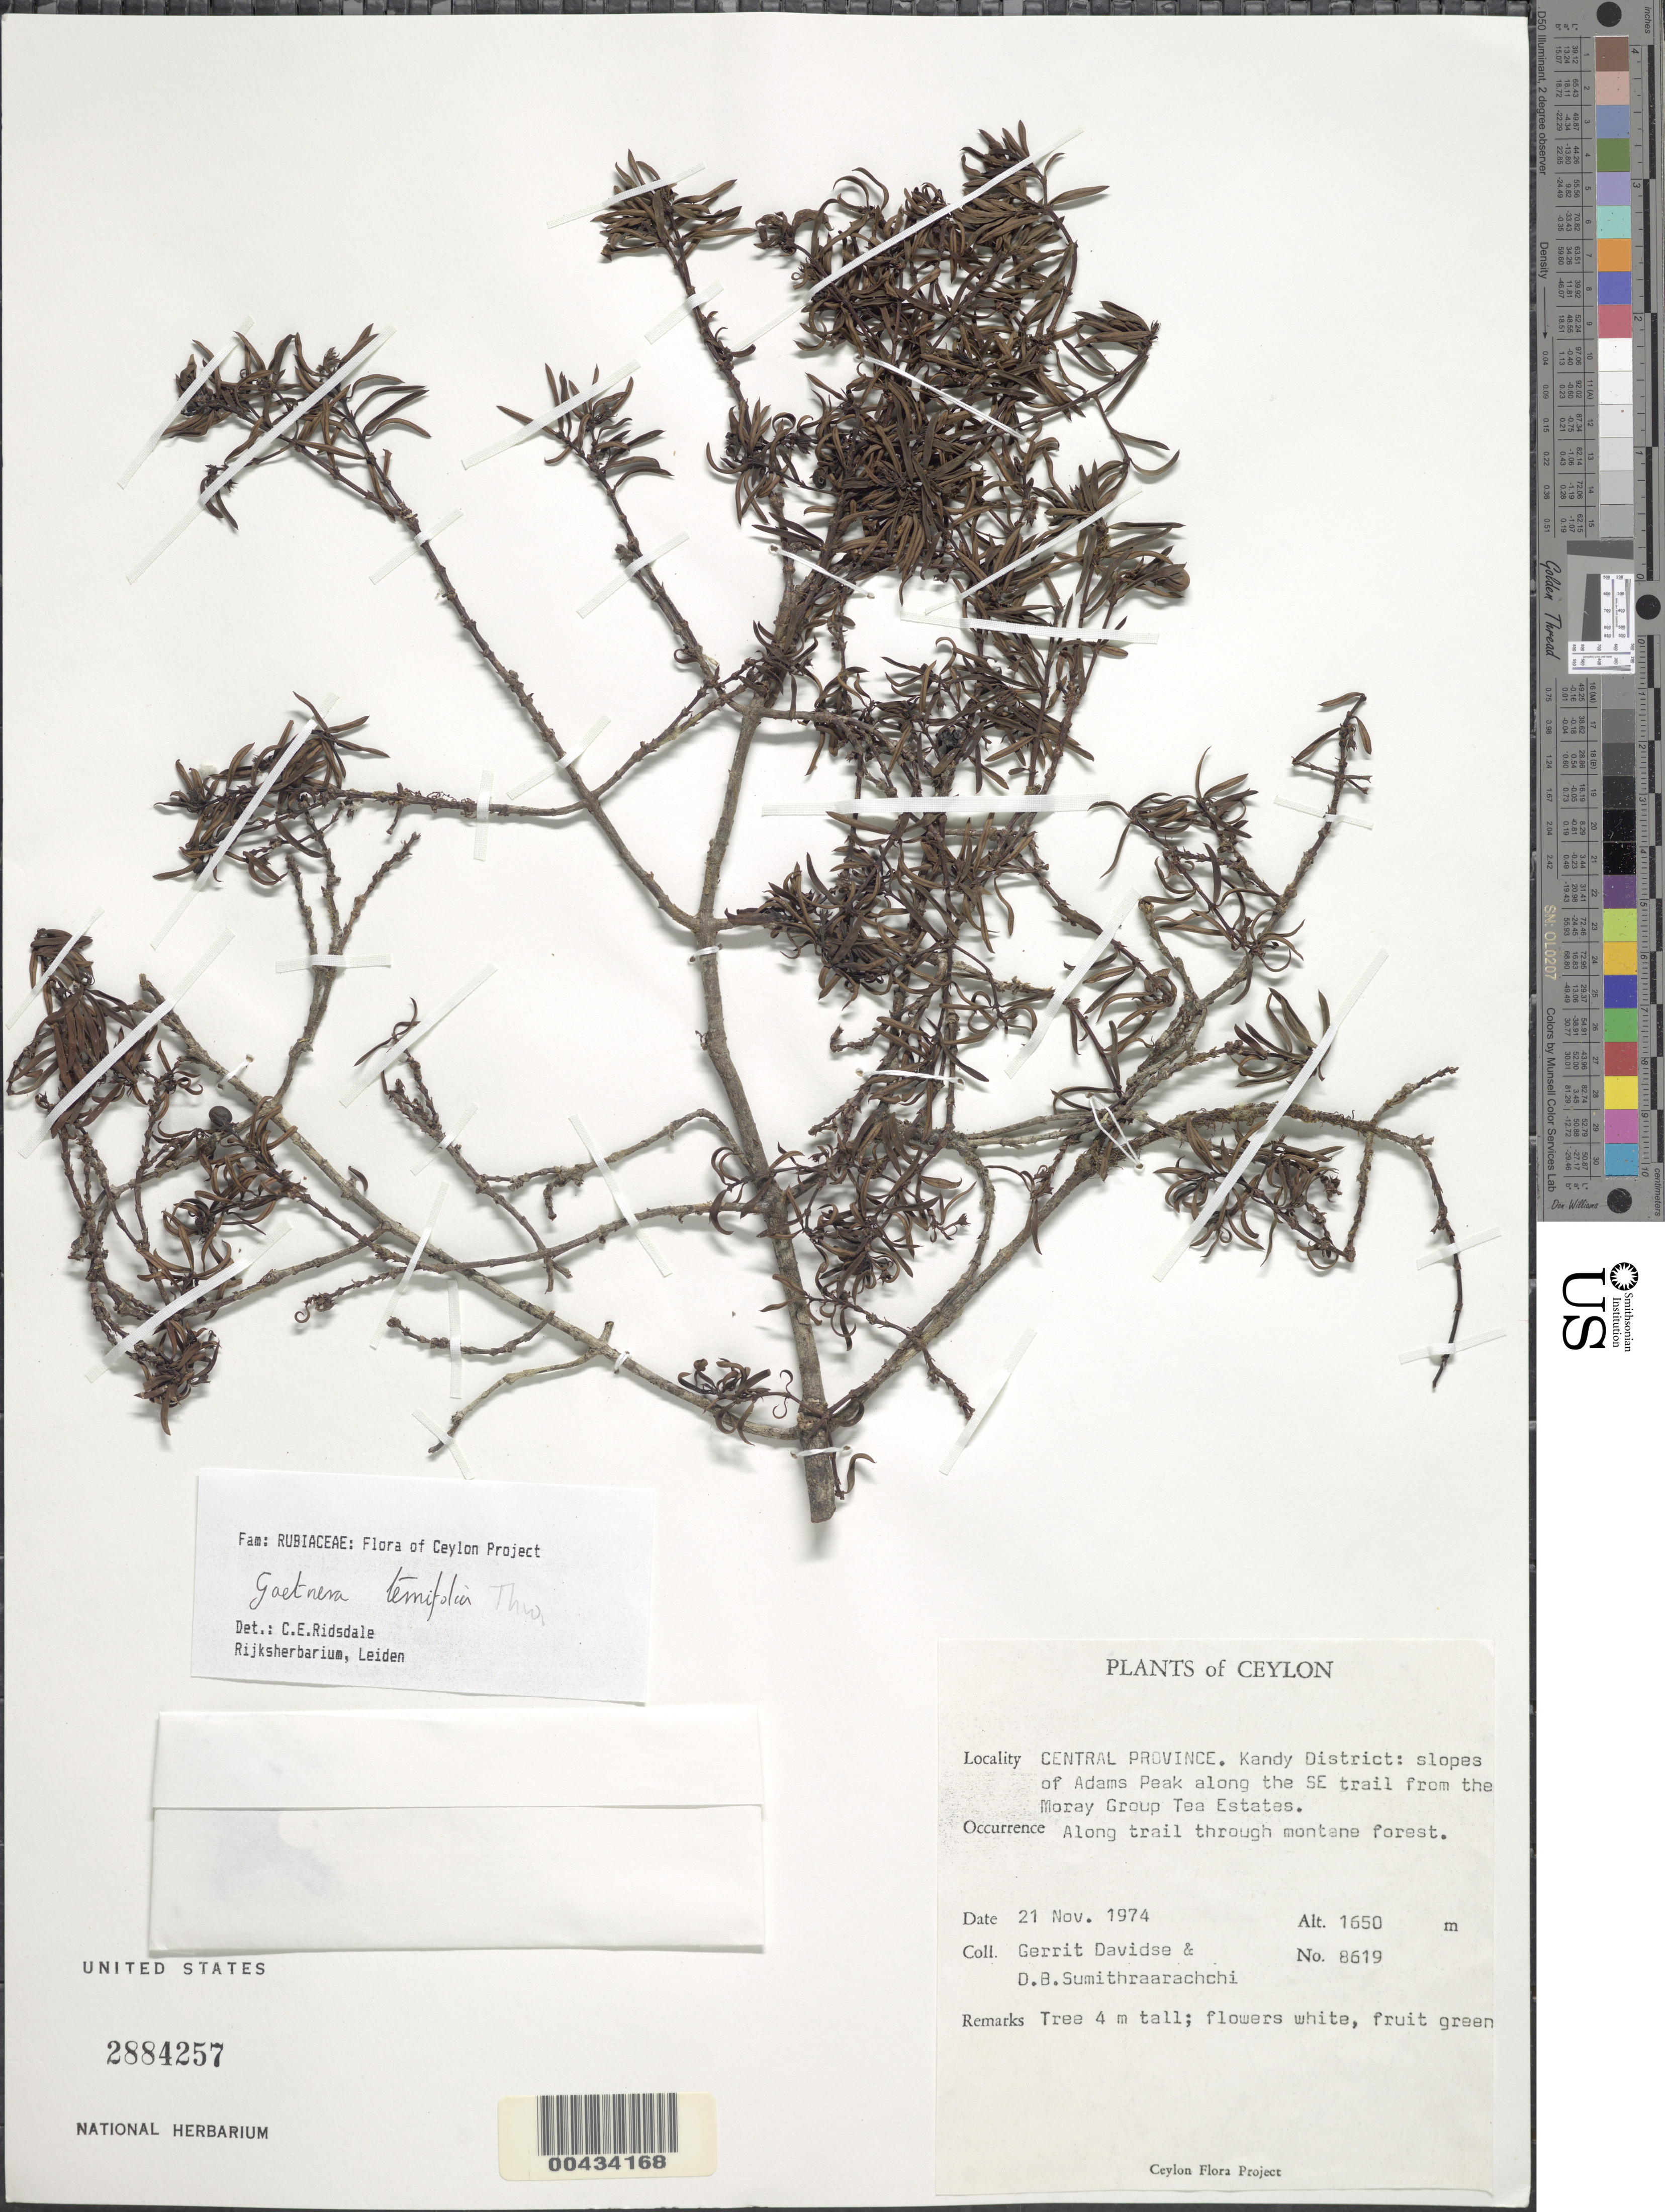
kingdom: Plantae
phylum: Tracheophyta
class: Magnoliopsida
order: Gentianales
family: Rubiaceae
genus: Gaertnera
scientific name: Gaertnera ternifolia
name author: Thwaites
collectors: G. Davidse & D. B. Sumithraarachchi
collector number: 8619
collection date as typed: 21 Nov 1974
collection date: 1974-11-21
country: Sri Lanka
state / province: Central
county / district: Kandy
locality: slopes of Adams Peak along the SE trail from the Moray Group Tea Estates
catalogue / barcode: US 2884257